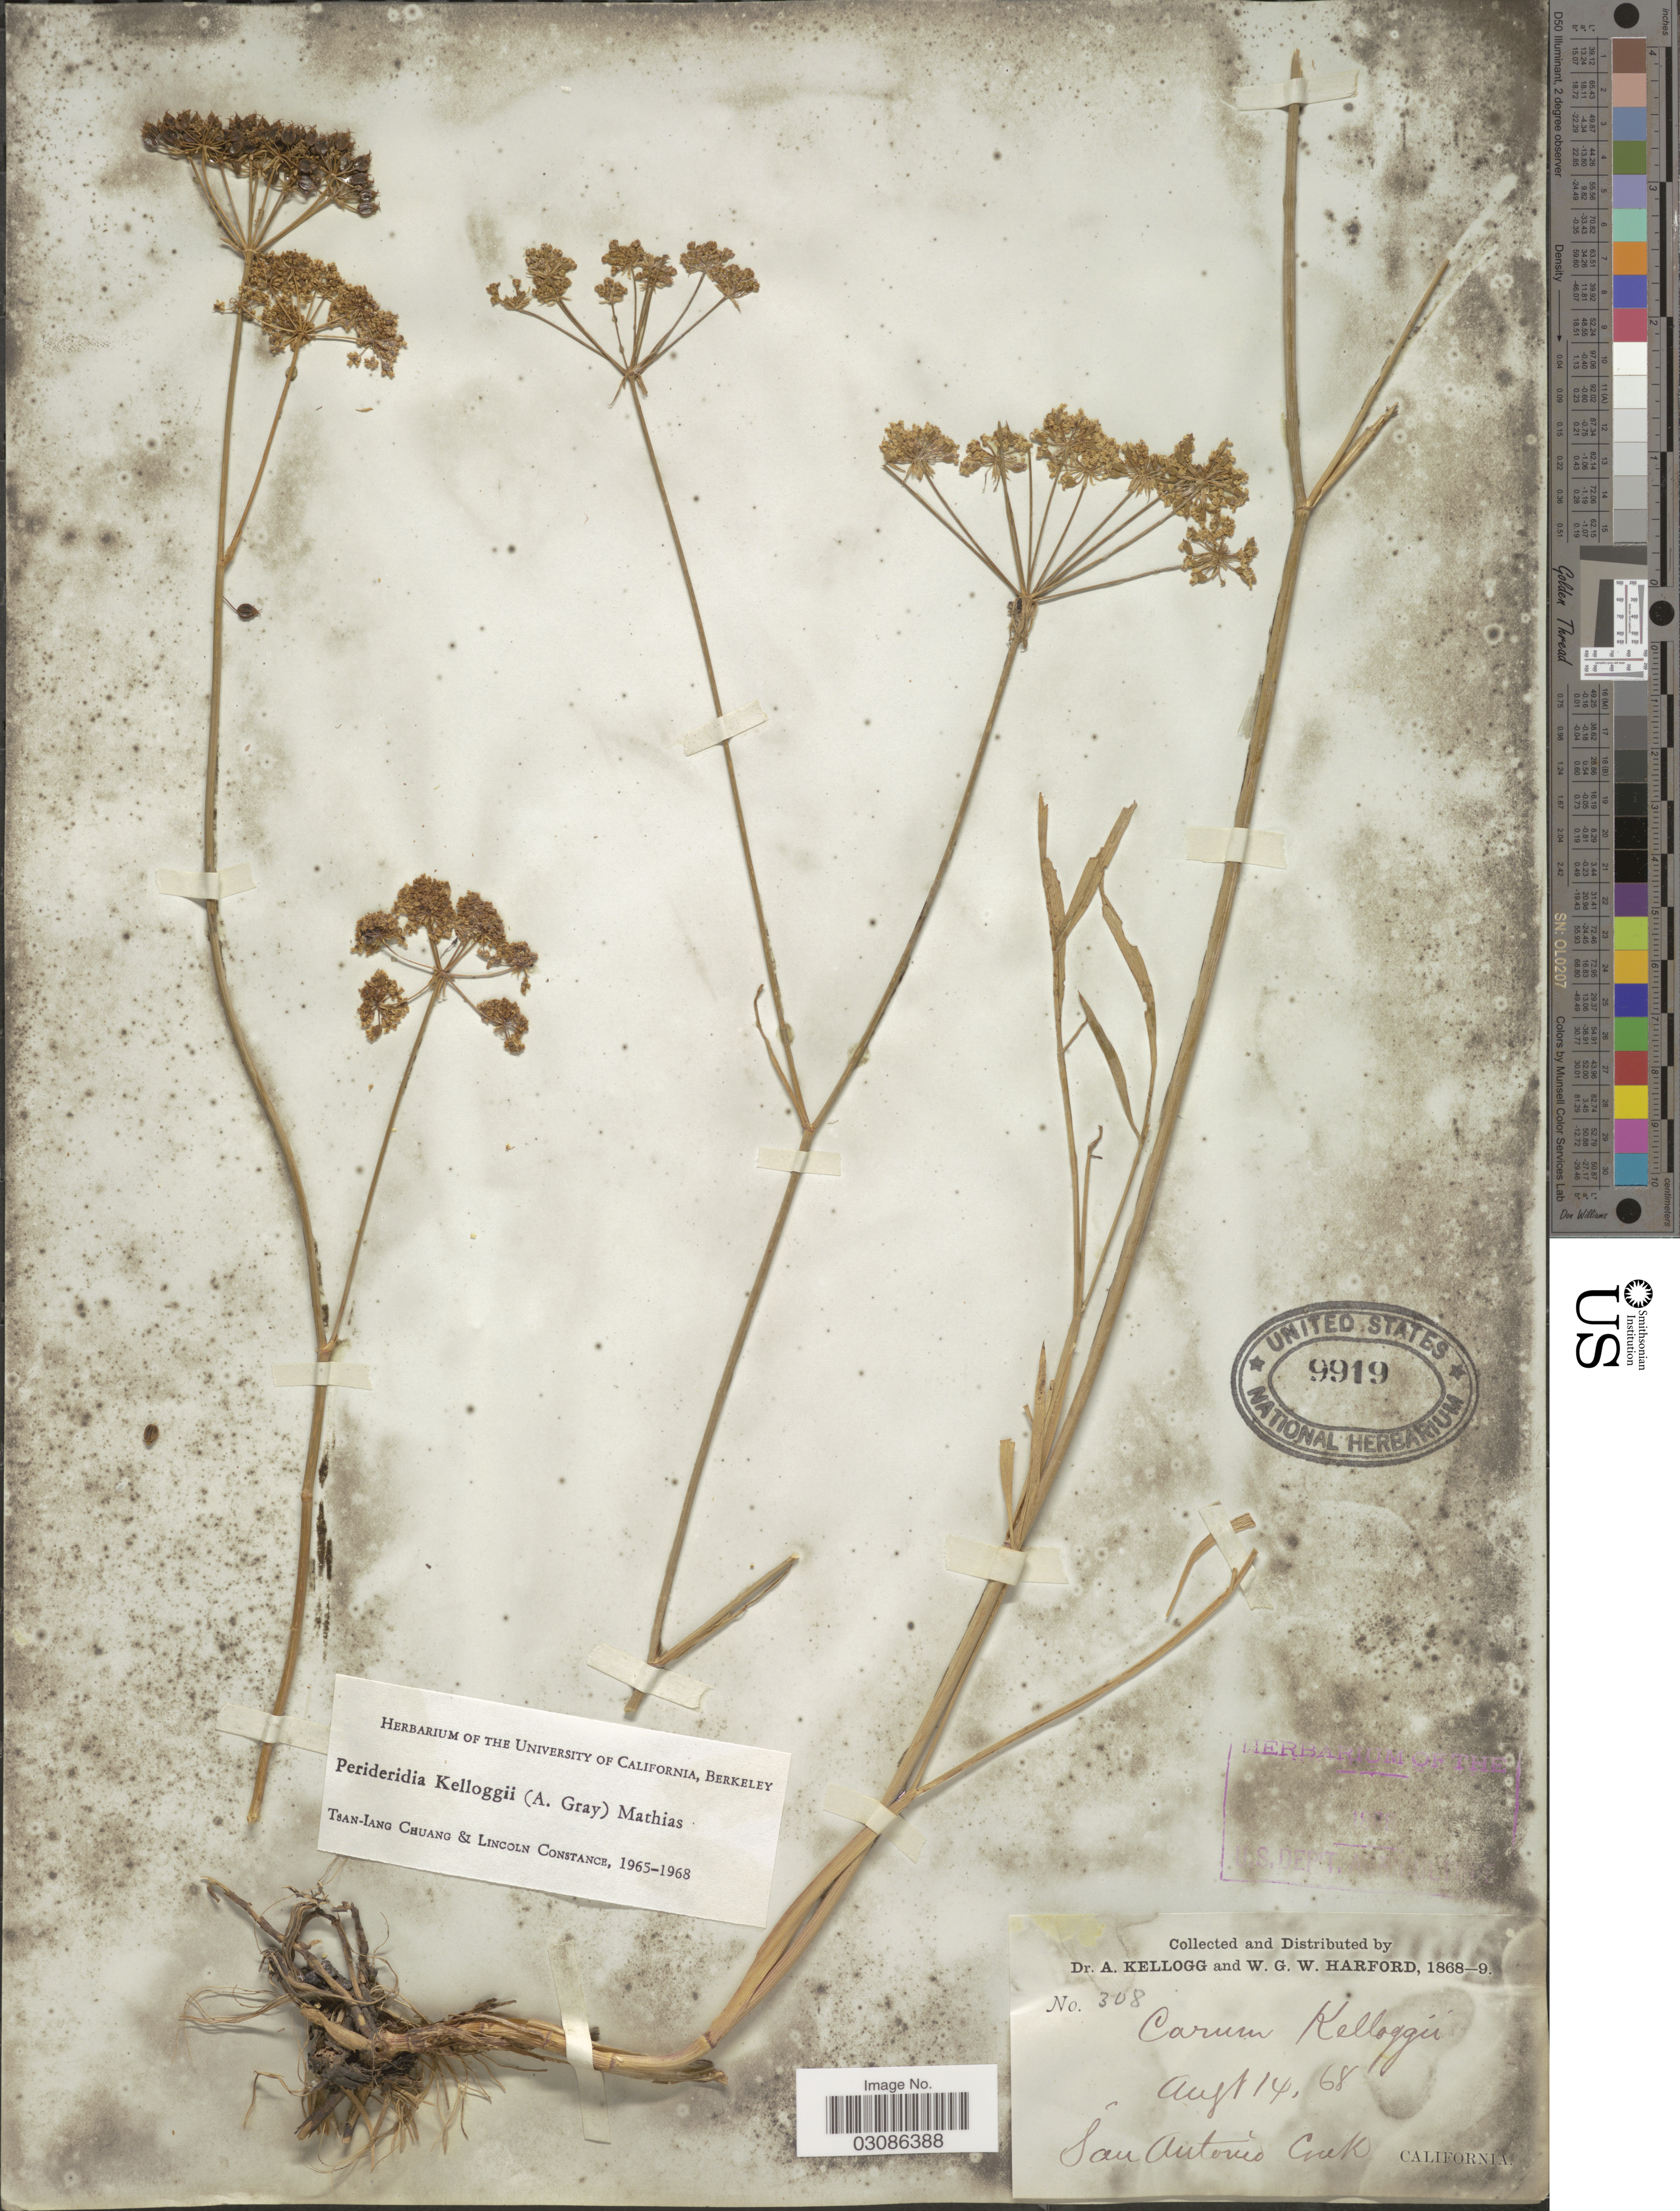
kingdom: Plantae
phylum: Tracheophyta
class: Magnoliopsida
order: Apiales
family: Apiaceae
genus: Perideridia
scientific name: Perideridia kelloggii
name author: (A. Gray) Mathias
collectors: A. Kellogg & W. G. W. Harford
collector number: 308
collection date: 1868-08-14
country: United States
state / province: California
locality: San Antonio Creek.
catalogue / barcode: US 9919